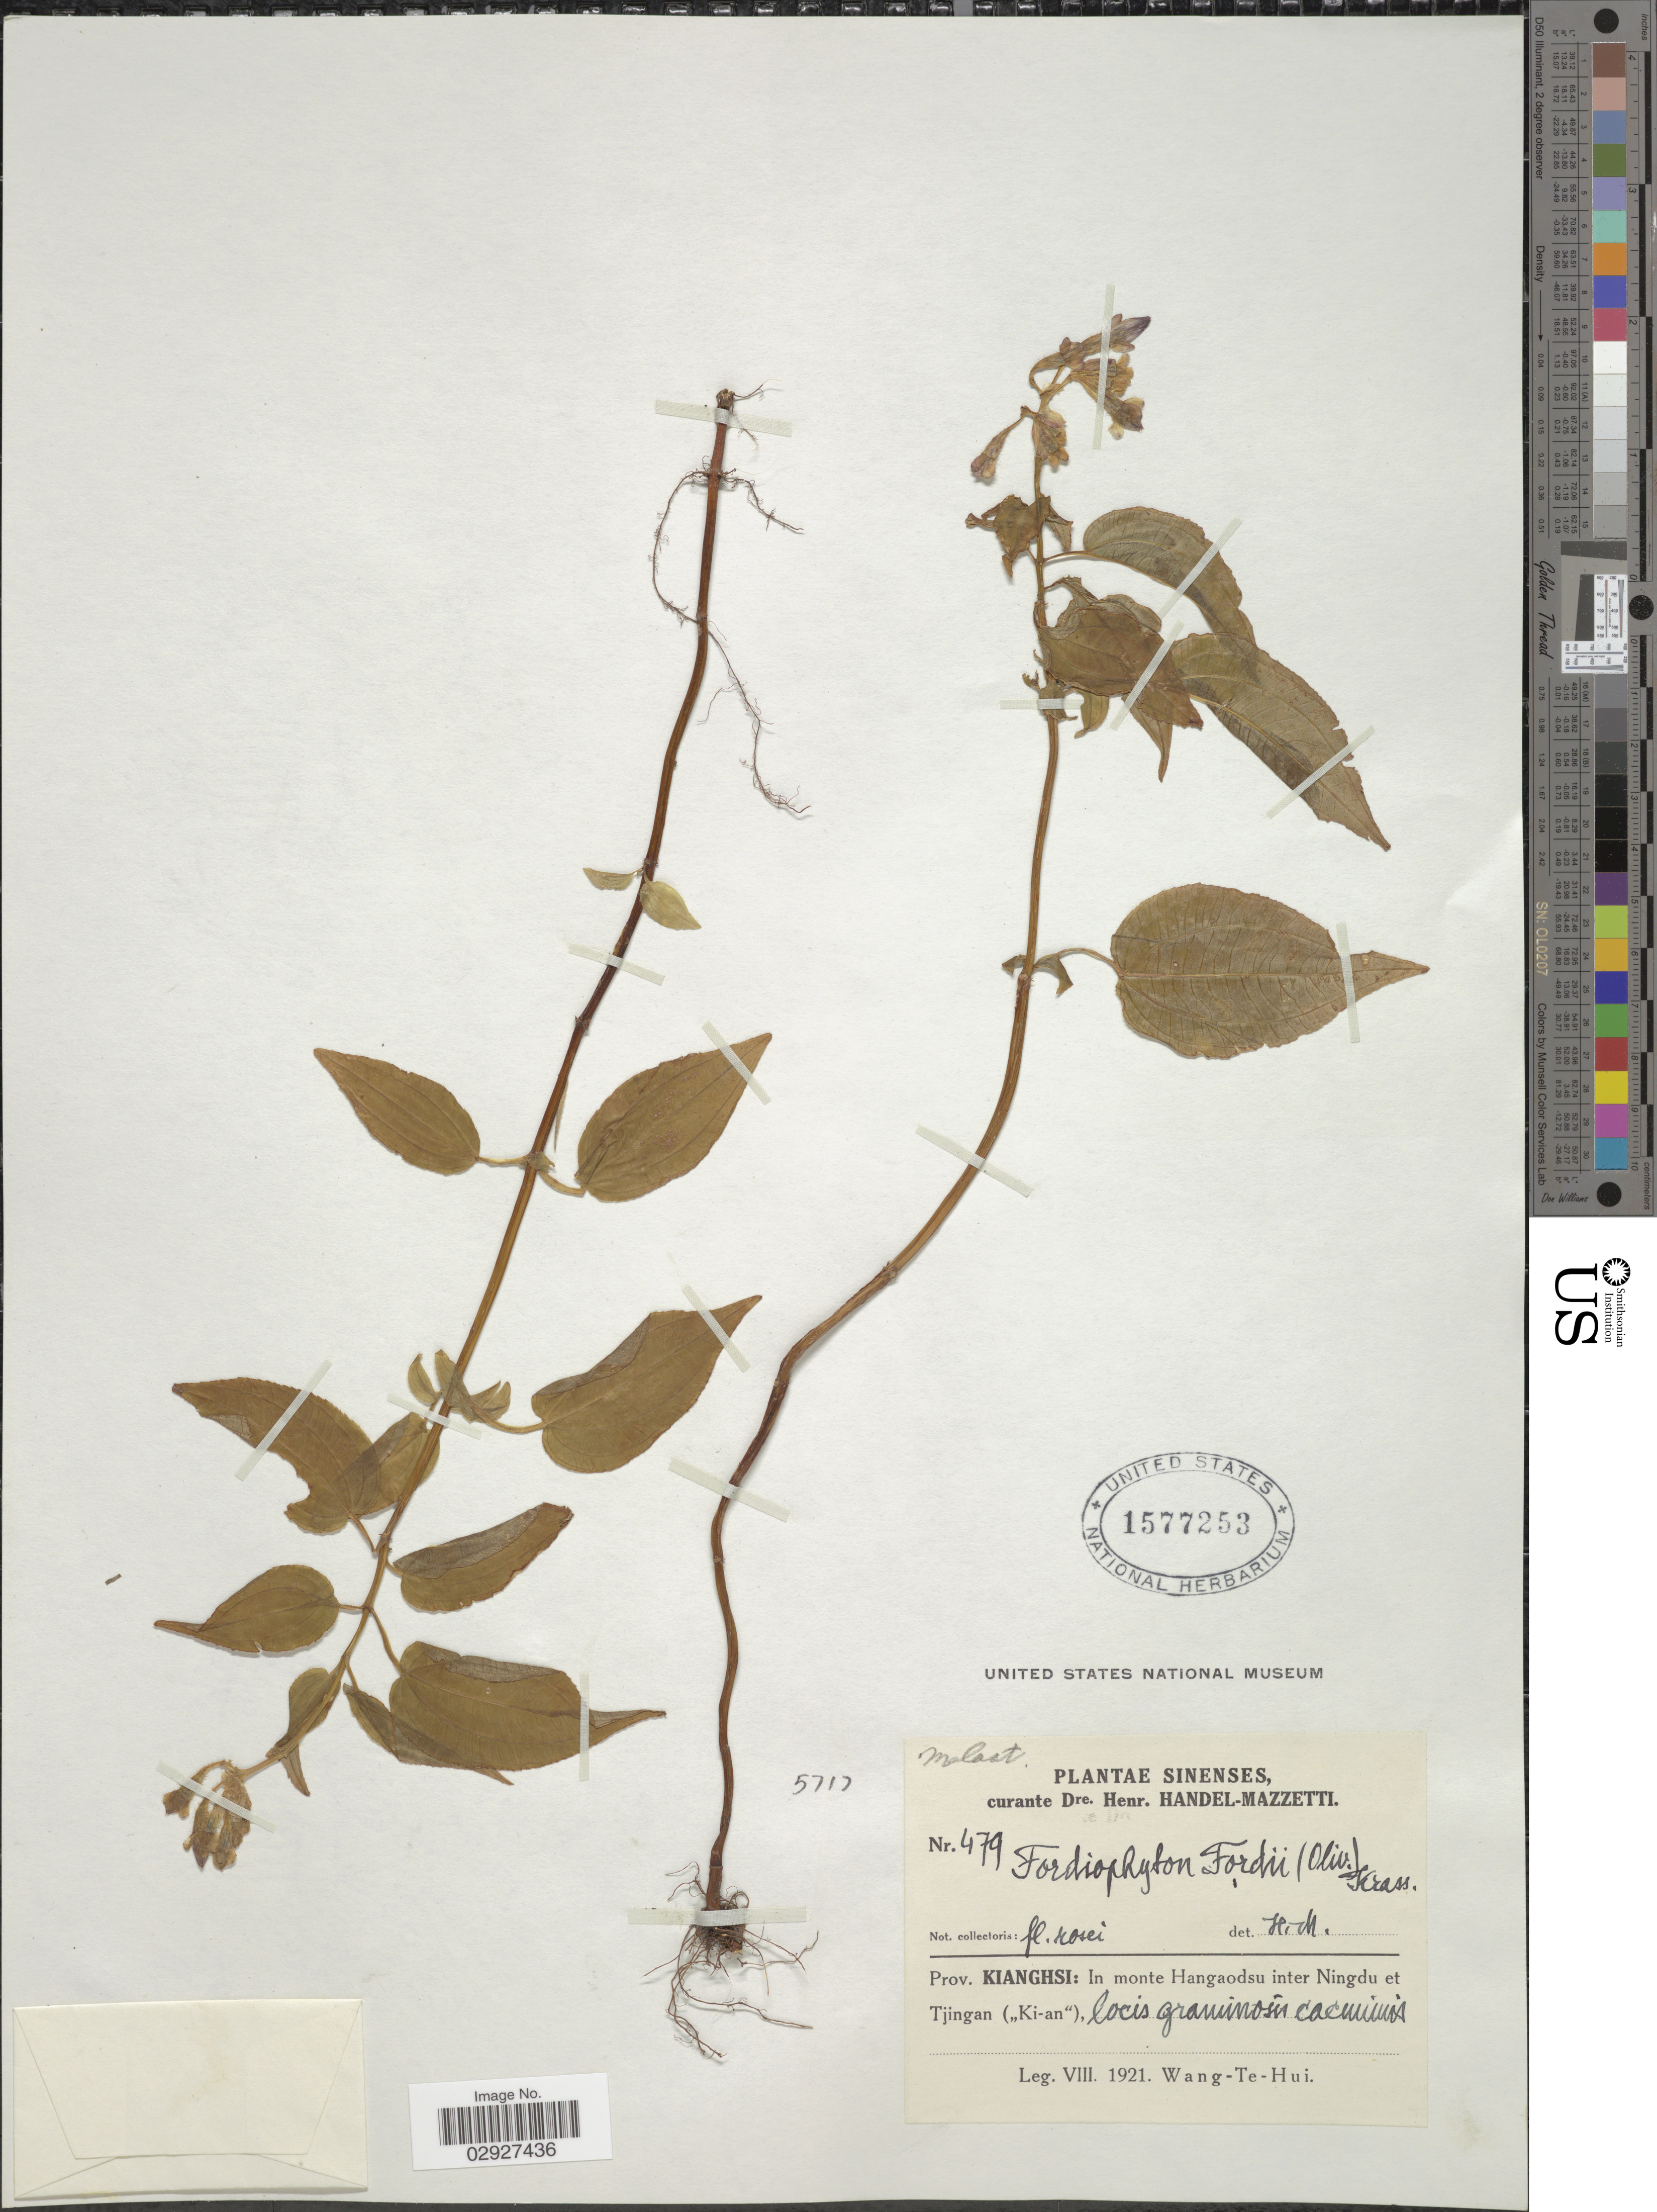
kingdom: Plantae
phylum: Tracheophyta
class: Magnoliopsida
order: Myrtales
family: Melastomataceae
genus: Fordiophyton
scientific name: Fordiophyton fordii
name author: (Oliv.) Krasser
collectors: T. H. Wang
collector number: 479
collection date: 1921-08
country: China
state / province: Jiangxi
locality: Prov. Kianghsi: In monte Hangaodsu inter Ningdu et Tjingan ("Ki-an").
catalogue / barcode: US 1577253